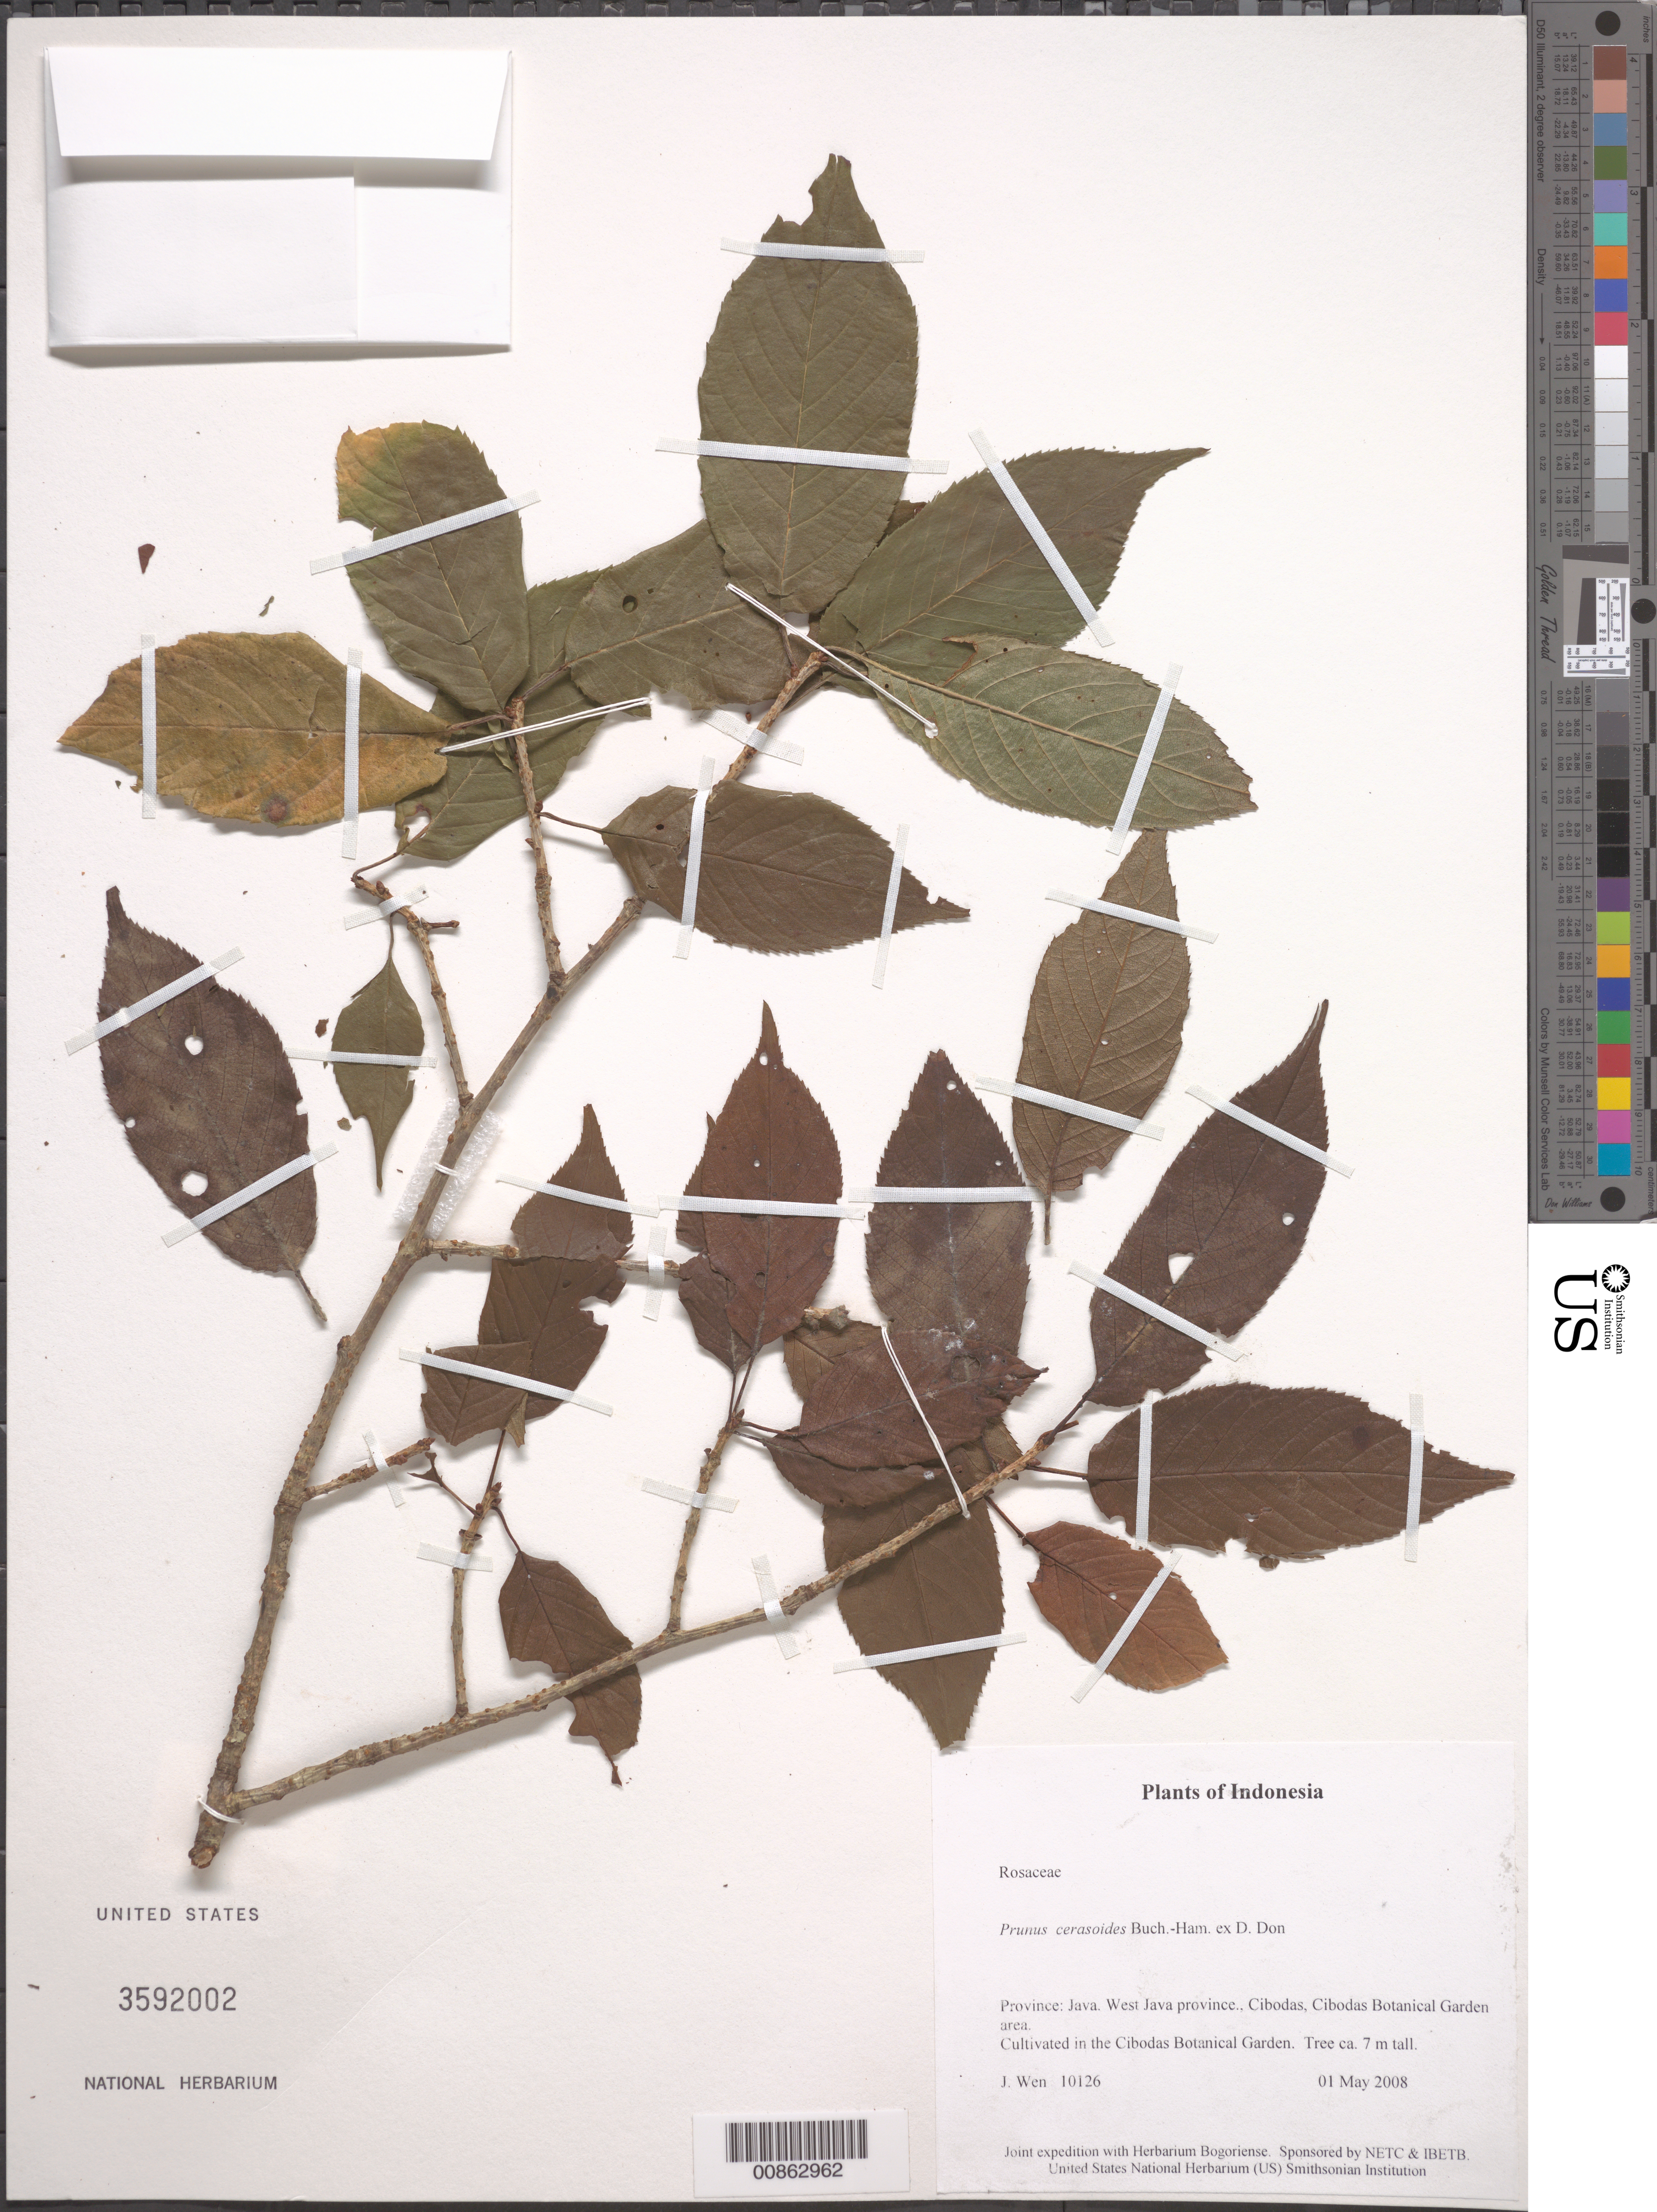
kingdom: Plantae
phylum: Tracheophyta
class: Magnoliopsida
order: Rosales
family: Rosaceae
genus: Prunus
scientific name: Prunus cerasoides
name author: Buch.-Ham. ex D. Don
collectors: J. Wen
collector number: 10126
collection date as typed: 01 May 2008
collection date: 2008-05-01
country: Indonesia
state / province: Java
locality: West Java Province, Cibodas, Cibodas Botanical Garden area.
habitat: Cultivated in the Cibodas Botanical Garden.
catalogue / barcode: US 3592002